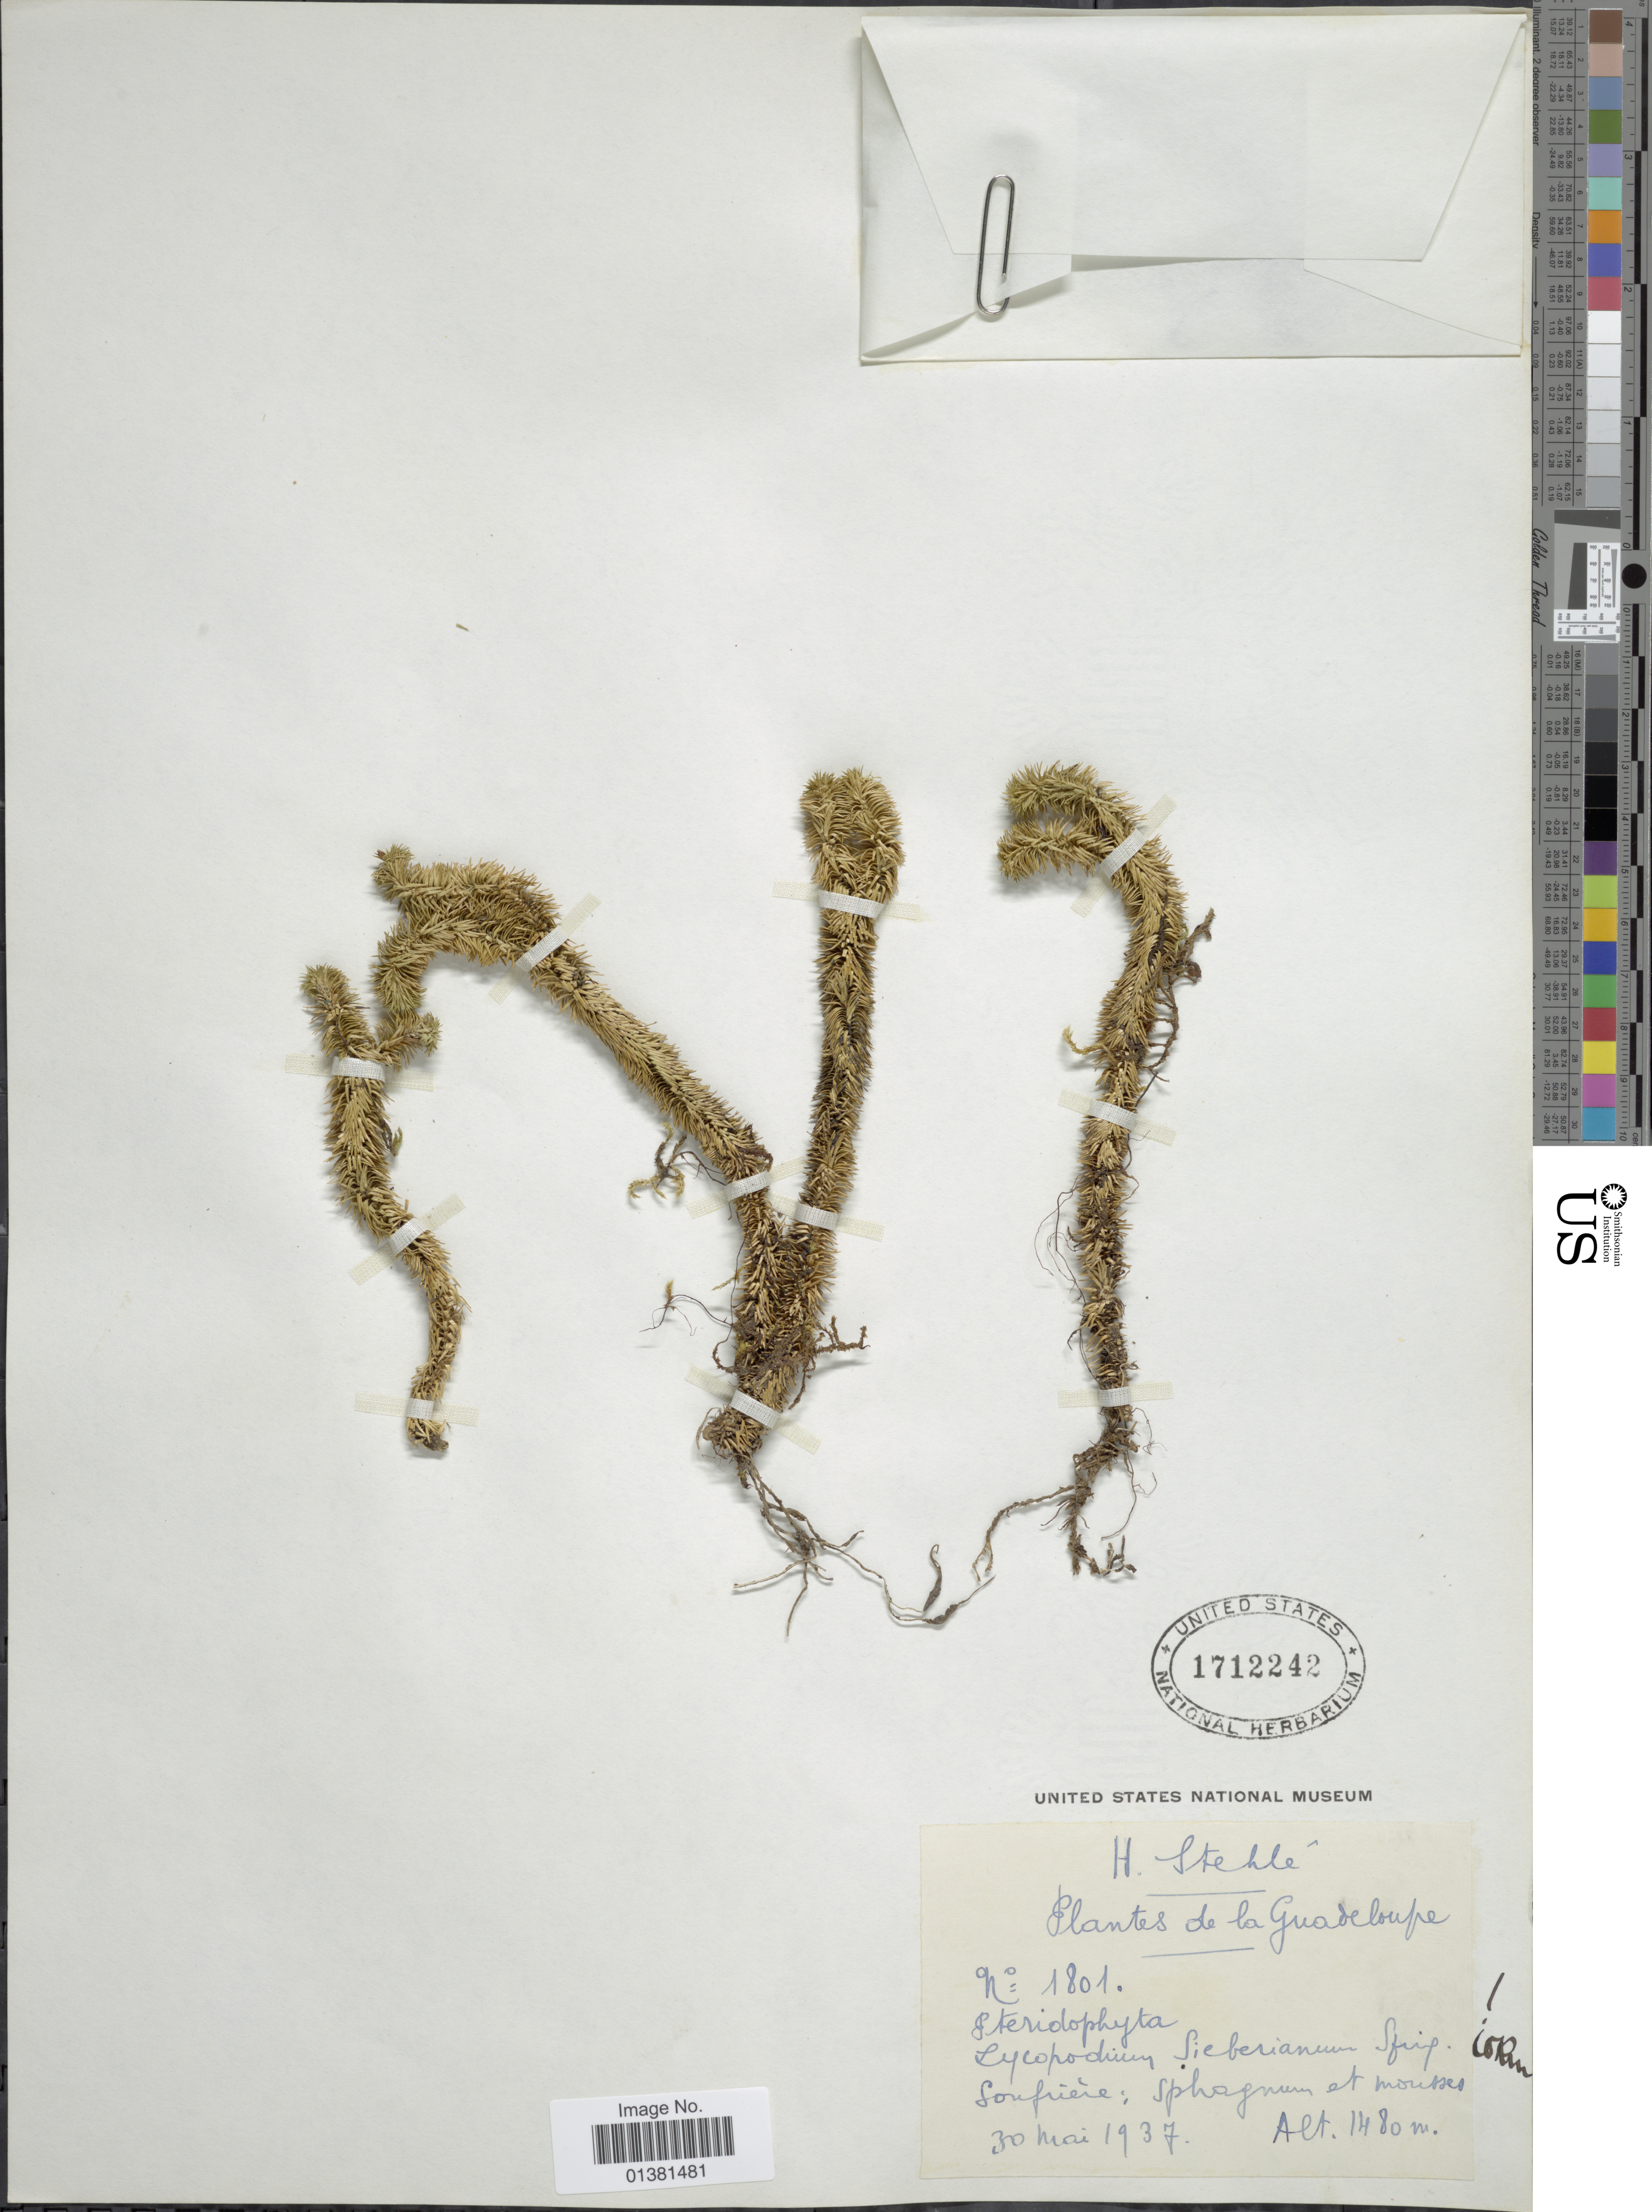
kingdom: Plantae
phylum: Tracheophyta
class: Lycopodiopsida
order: Lycopodiales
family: Lycopodiaceae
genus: Phlegmariurus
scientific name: Phlegmariurus sieberianus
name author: (Spring) B. Øllg.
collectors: H. Stehlé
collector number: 1801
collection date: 1937-05-30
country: Guadeloupe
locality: Soufriére: Sphagnum et mousses.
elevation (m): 1480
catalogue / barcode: US 1712242